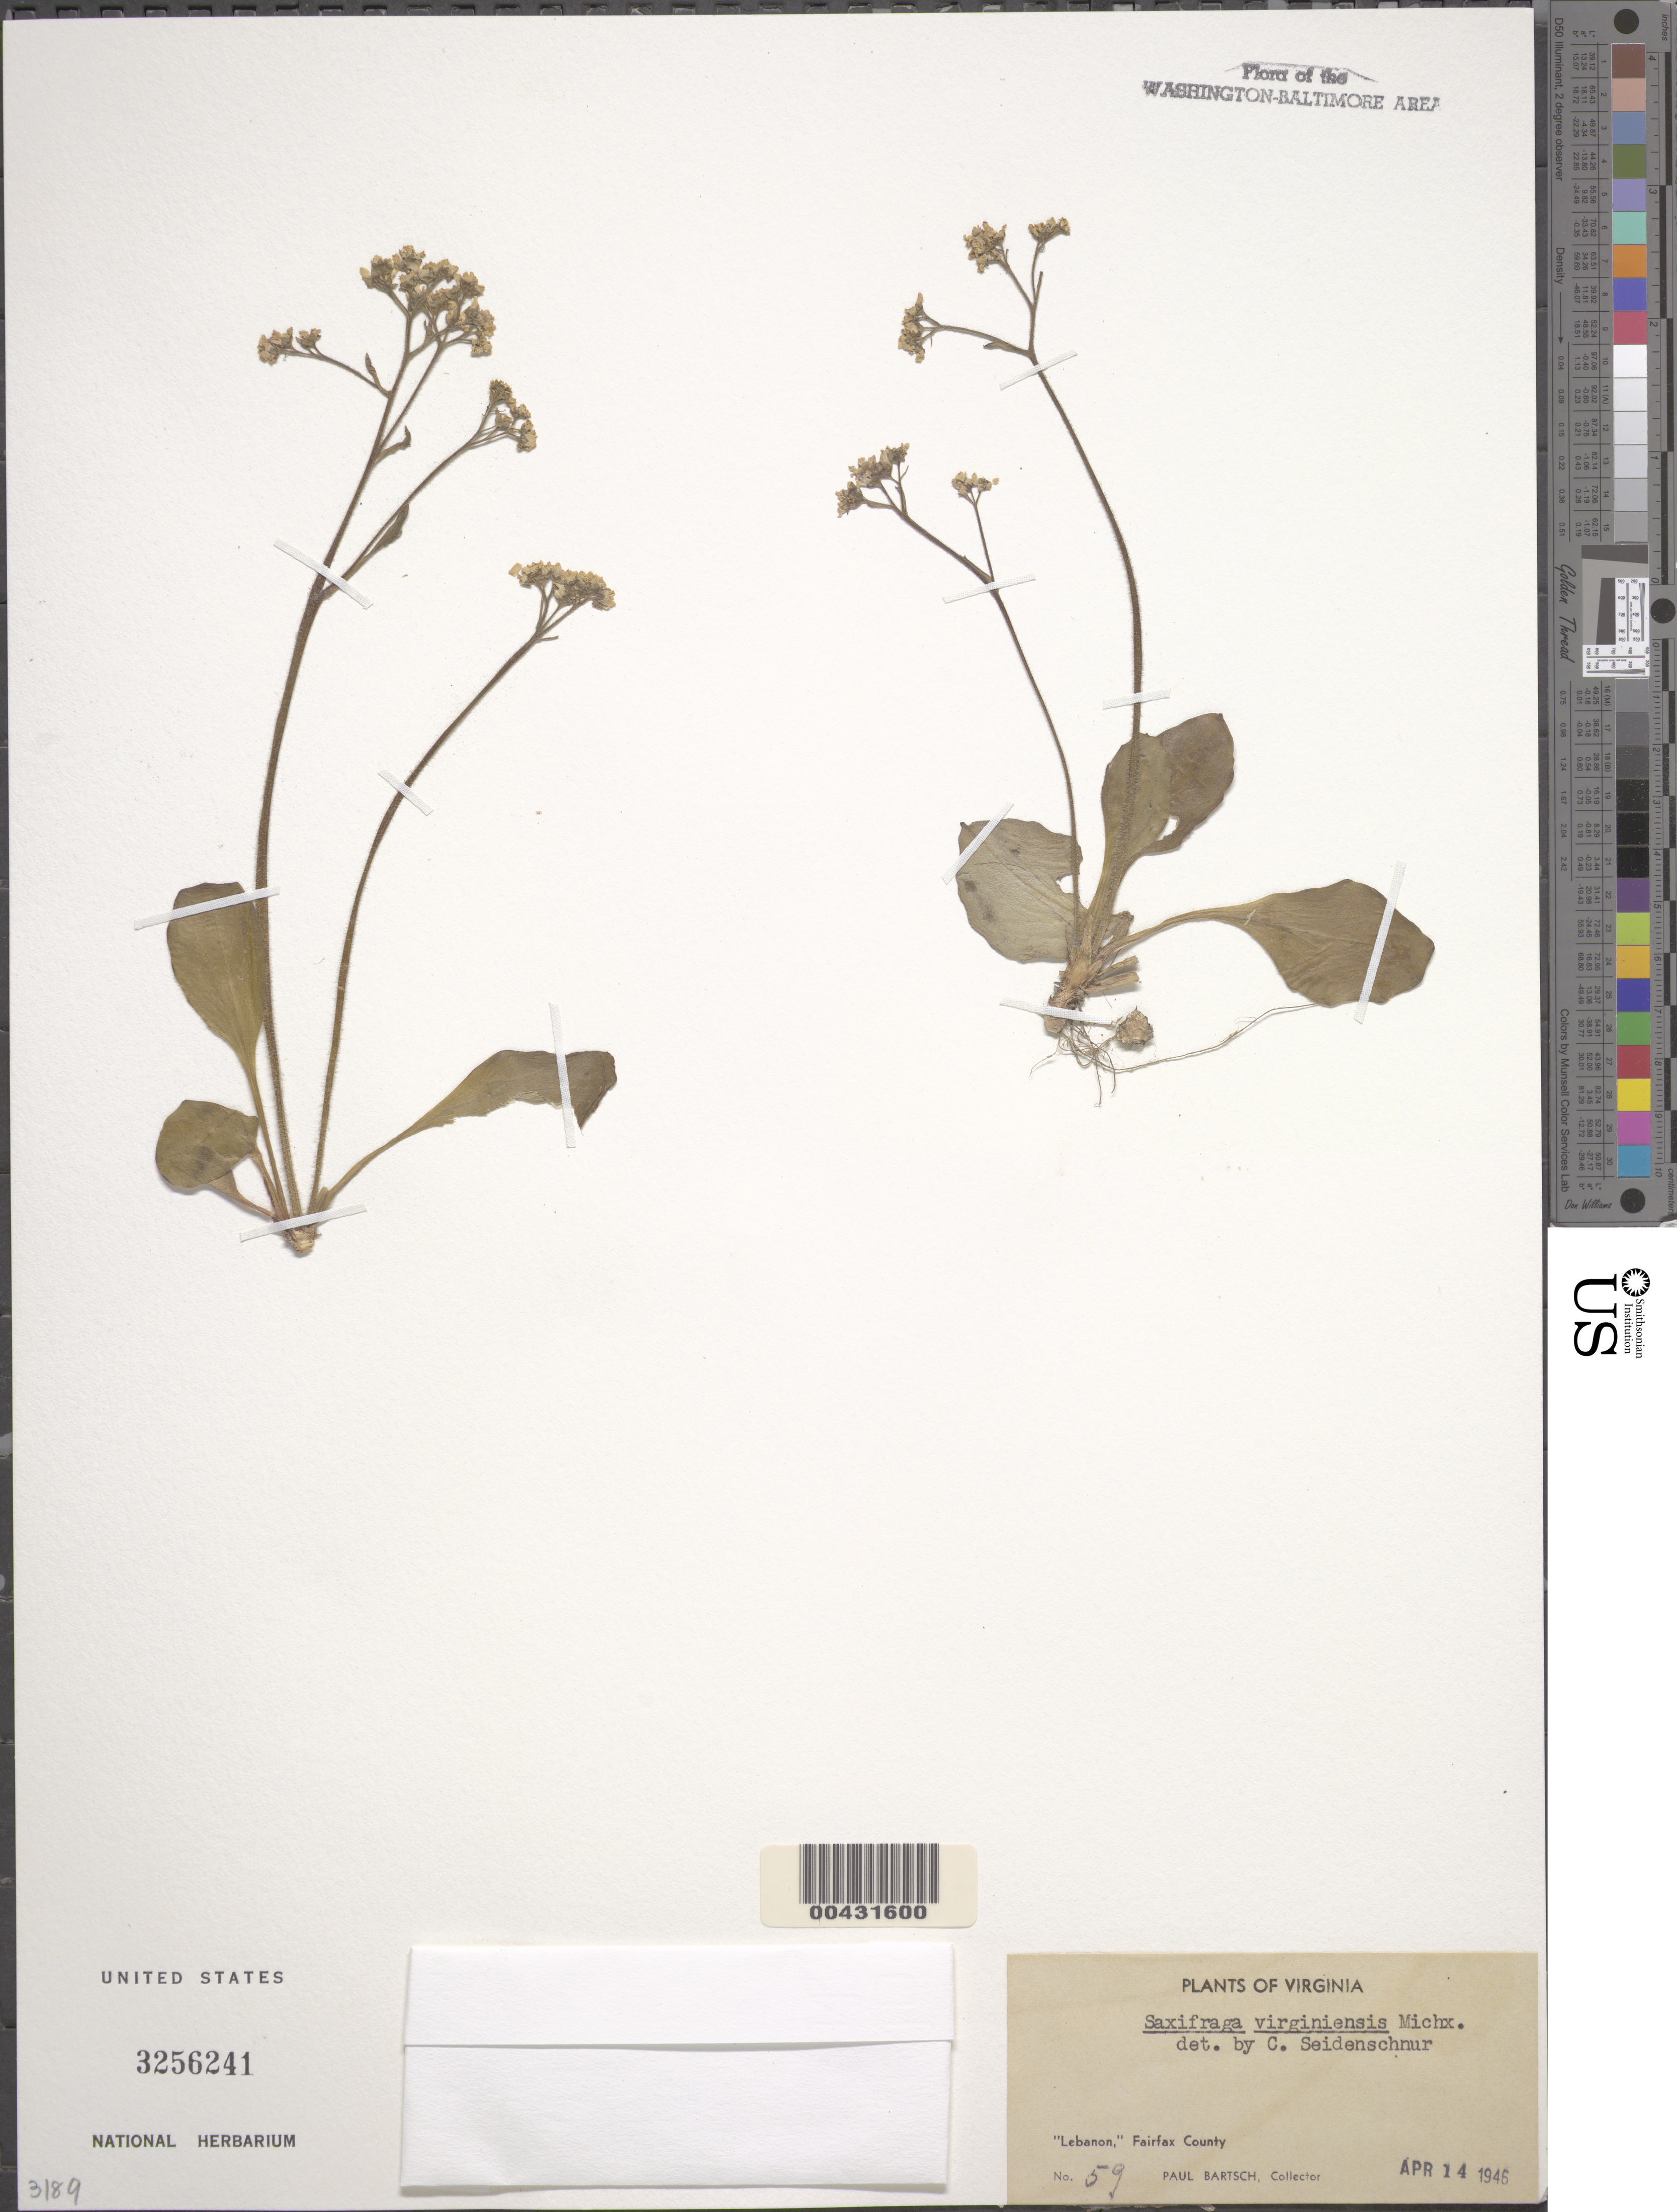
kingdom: Plantae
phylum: Tracheophyta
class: Magnoliopsida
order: Saxifragales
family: Saxifragaceae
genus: Micranthes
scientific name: Micranthes virginiensis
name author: (Michx.) Small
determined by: Strong, Mark T., (BOT), Smithsonian Institution - National Museum of Natural History (UNITED STATES)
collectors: P. Bartsch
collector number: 59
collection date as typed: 14 Apr 1946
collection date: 1946-04-14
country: United States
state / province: Virginia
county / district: Fairfax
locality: Lebanon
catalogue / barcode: US 3256241